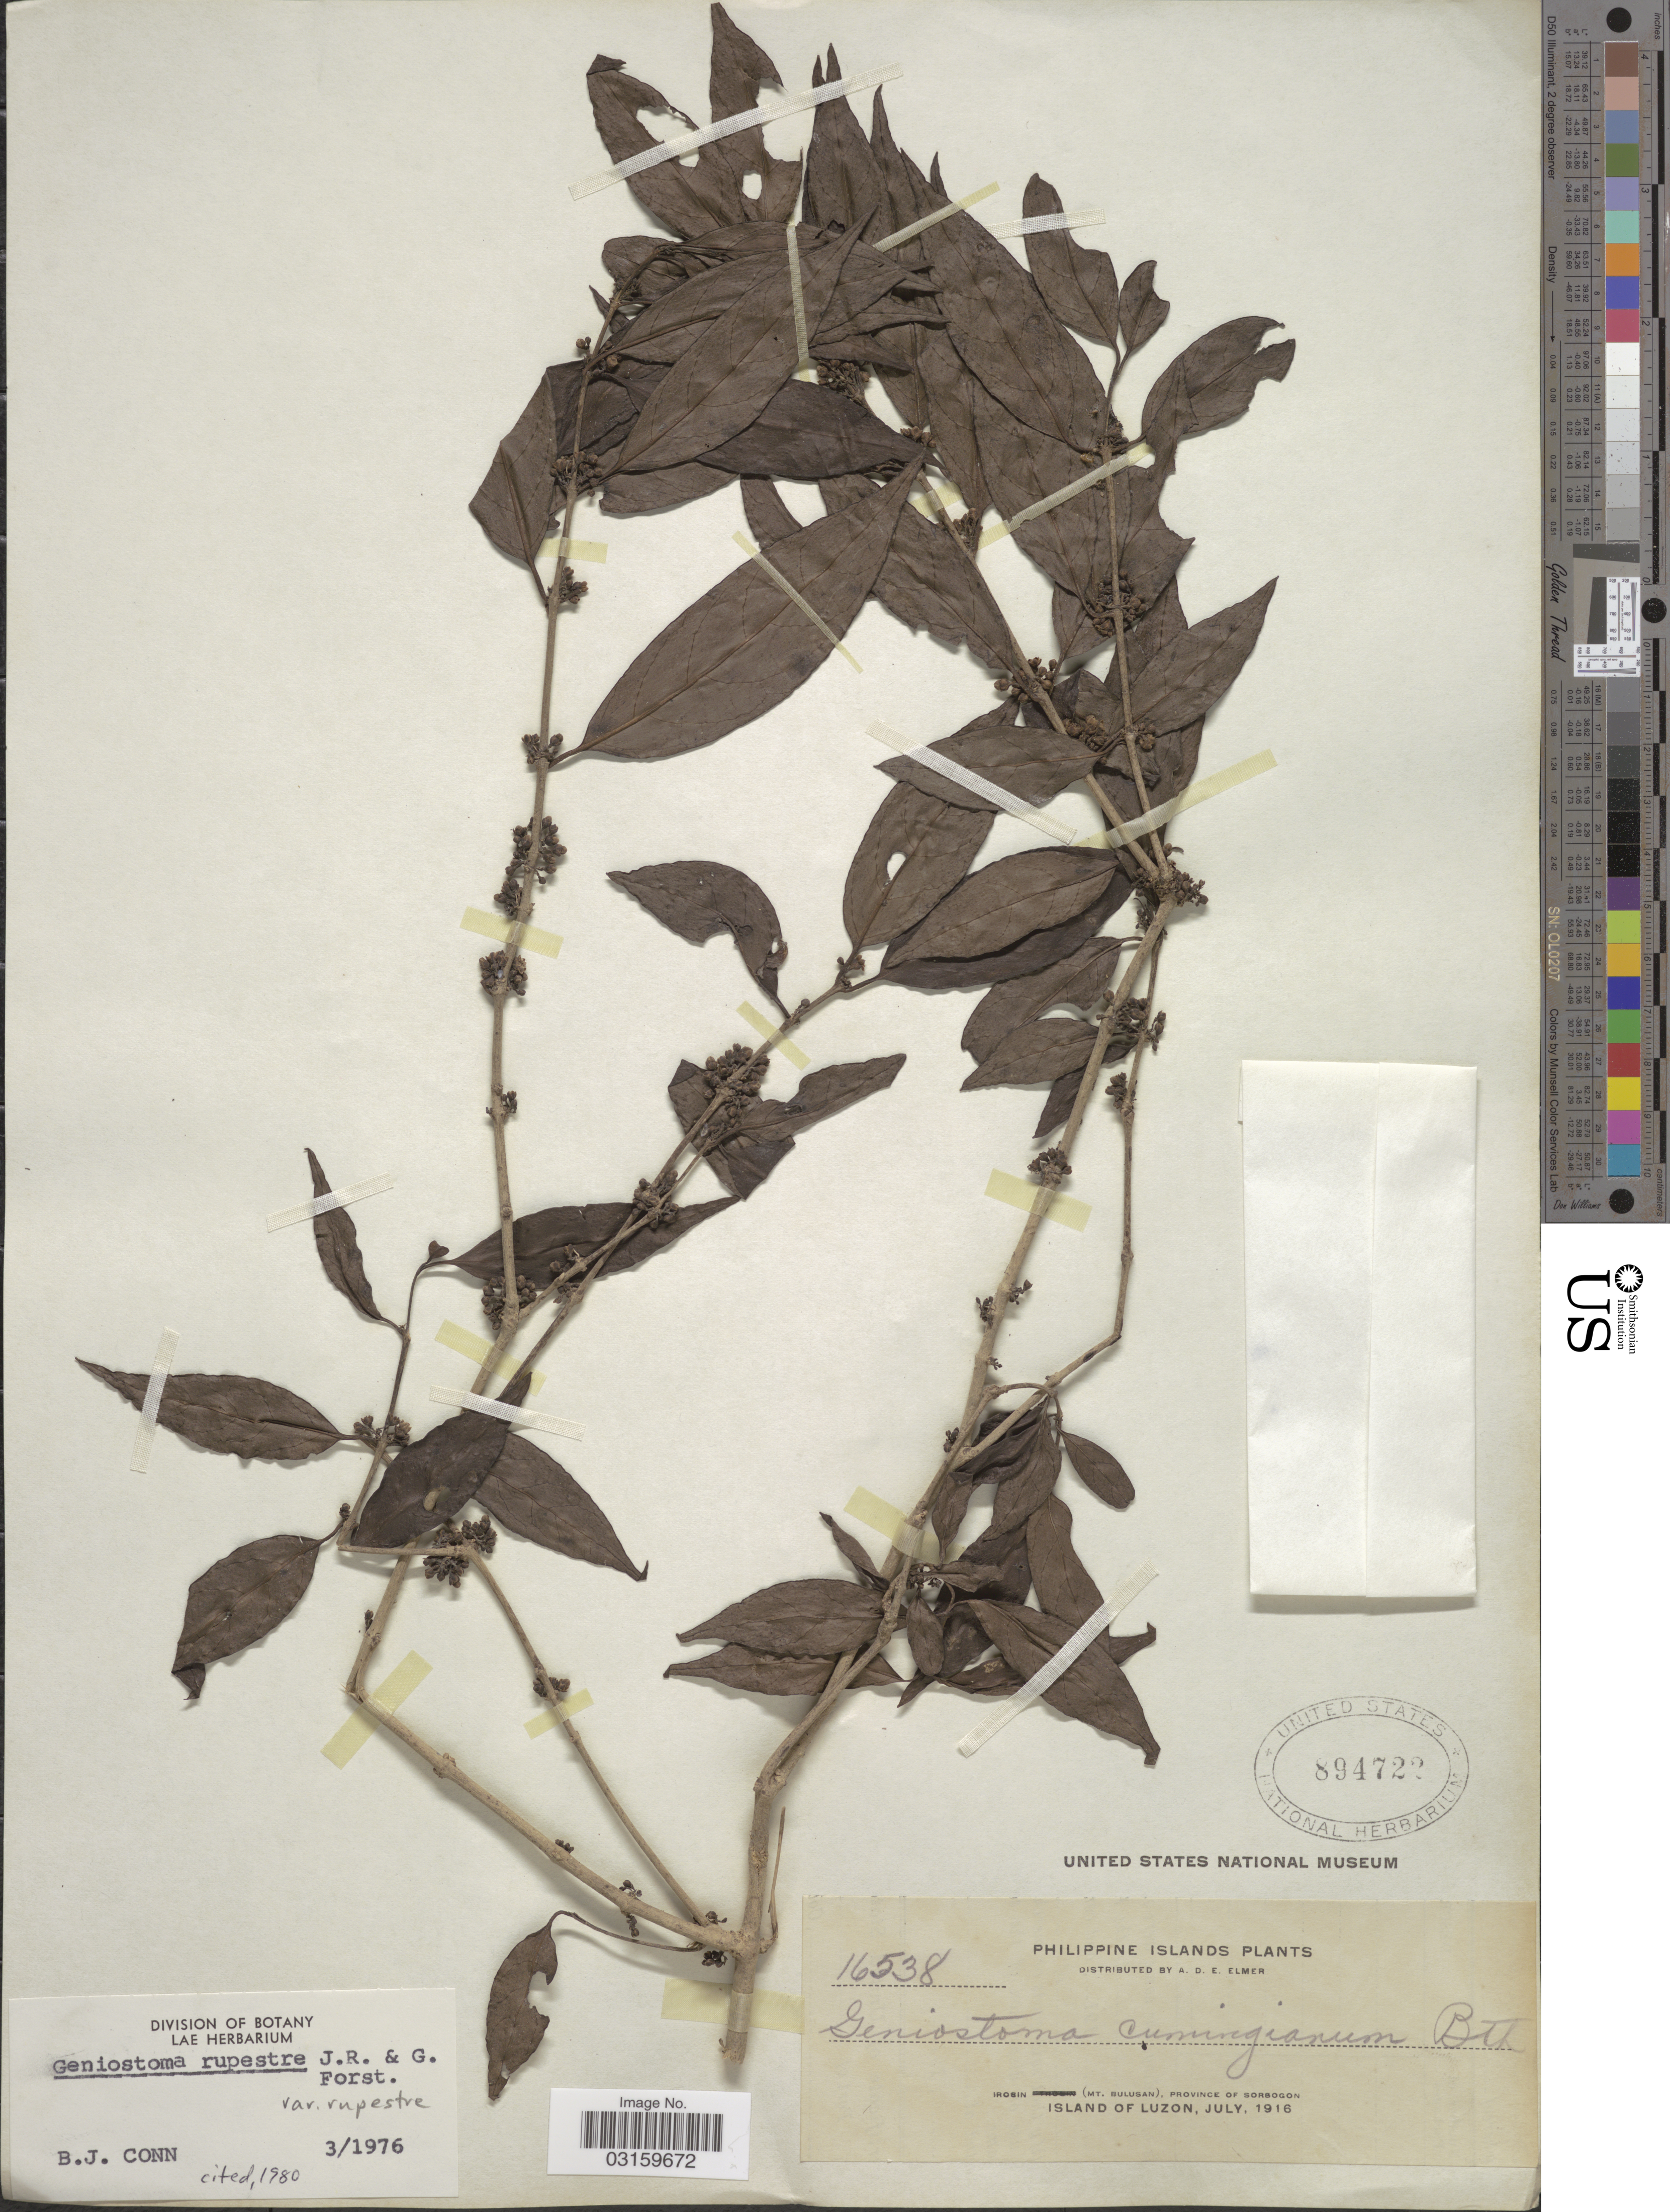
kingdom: Plantae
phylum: Tracheophyta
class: Magnoliopsida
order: Gentianales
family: Loganiaceae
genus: Geniostoma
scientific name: Geniostoma rupestre var. rupestre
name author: J.R. Forst. & G. Forst.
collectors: A. D. E. Elmer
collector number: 16538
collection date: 1916-07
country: Philippines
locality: Irosin (Mt. Bulusan), Province of Sorsogon, Island of Luzon.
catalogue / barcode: US 894722